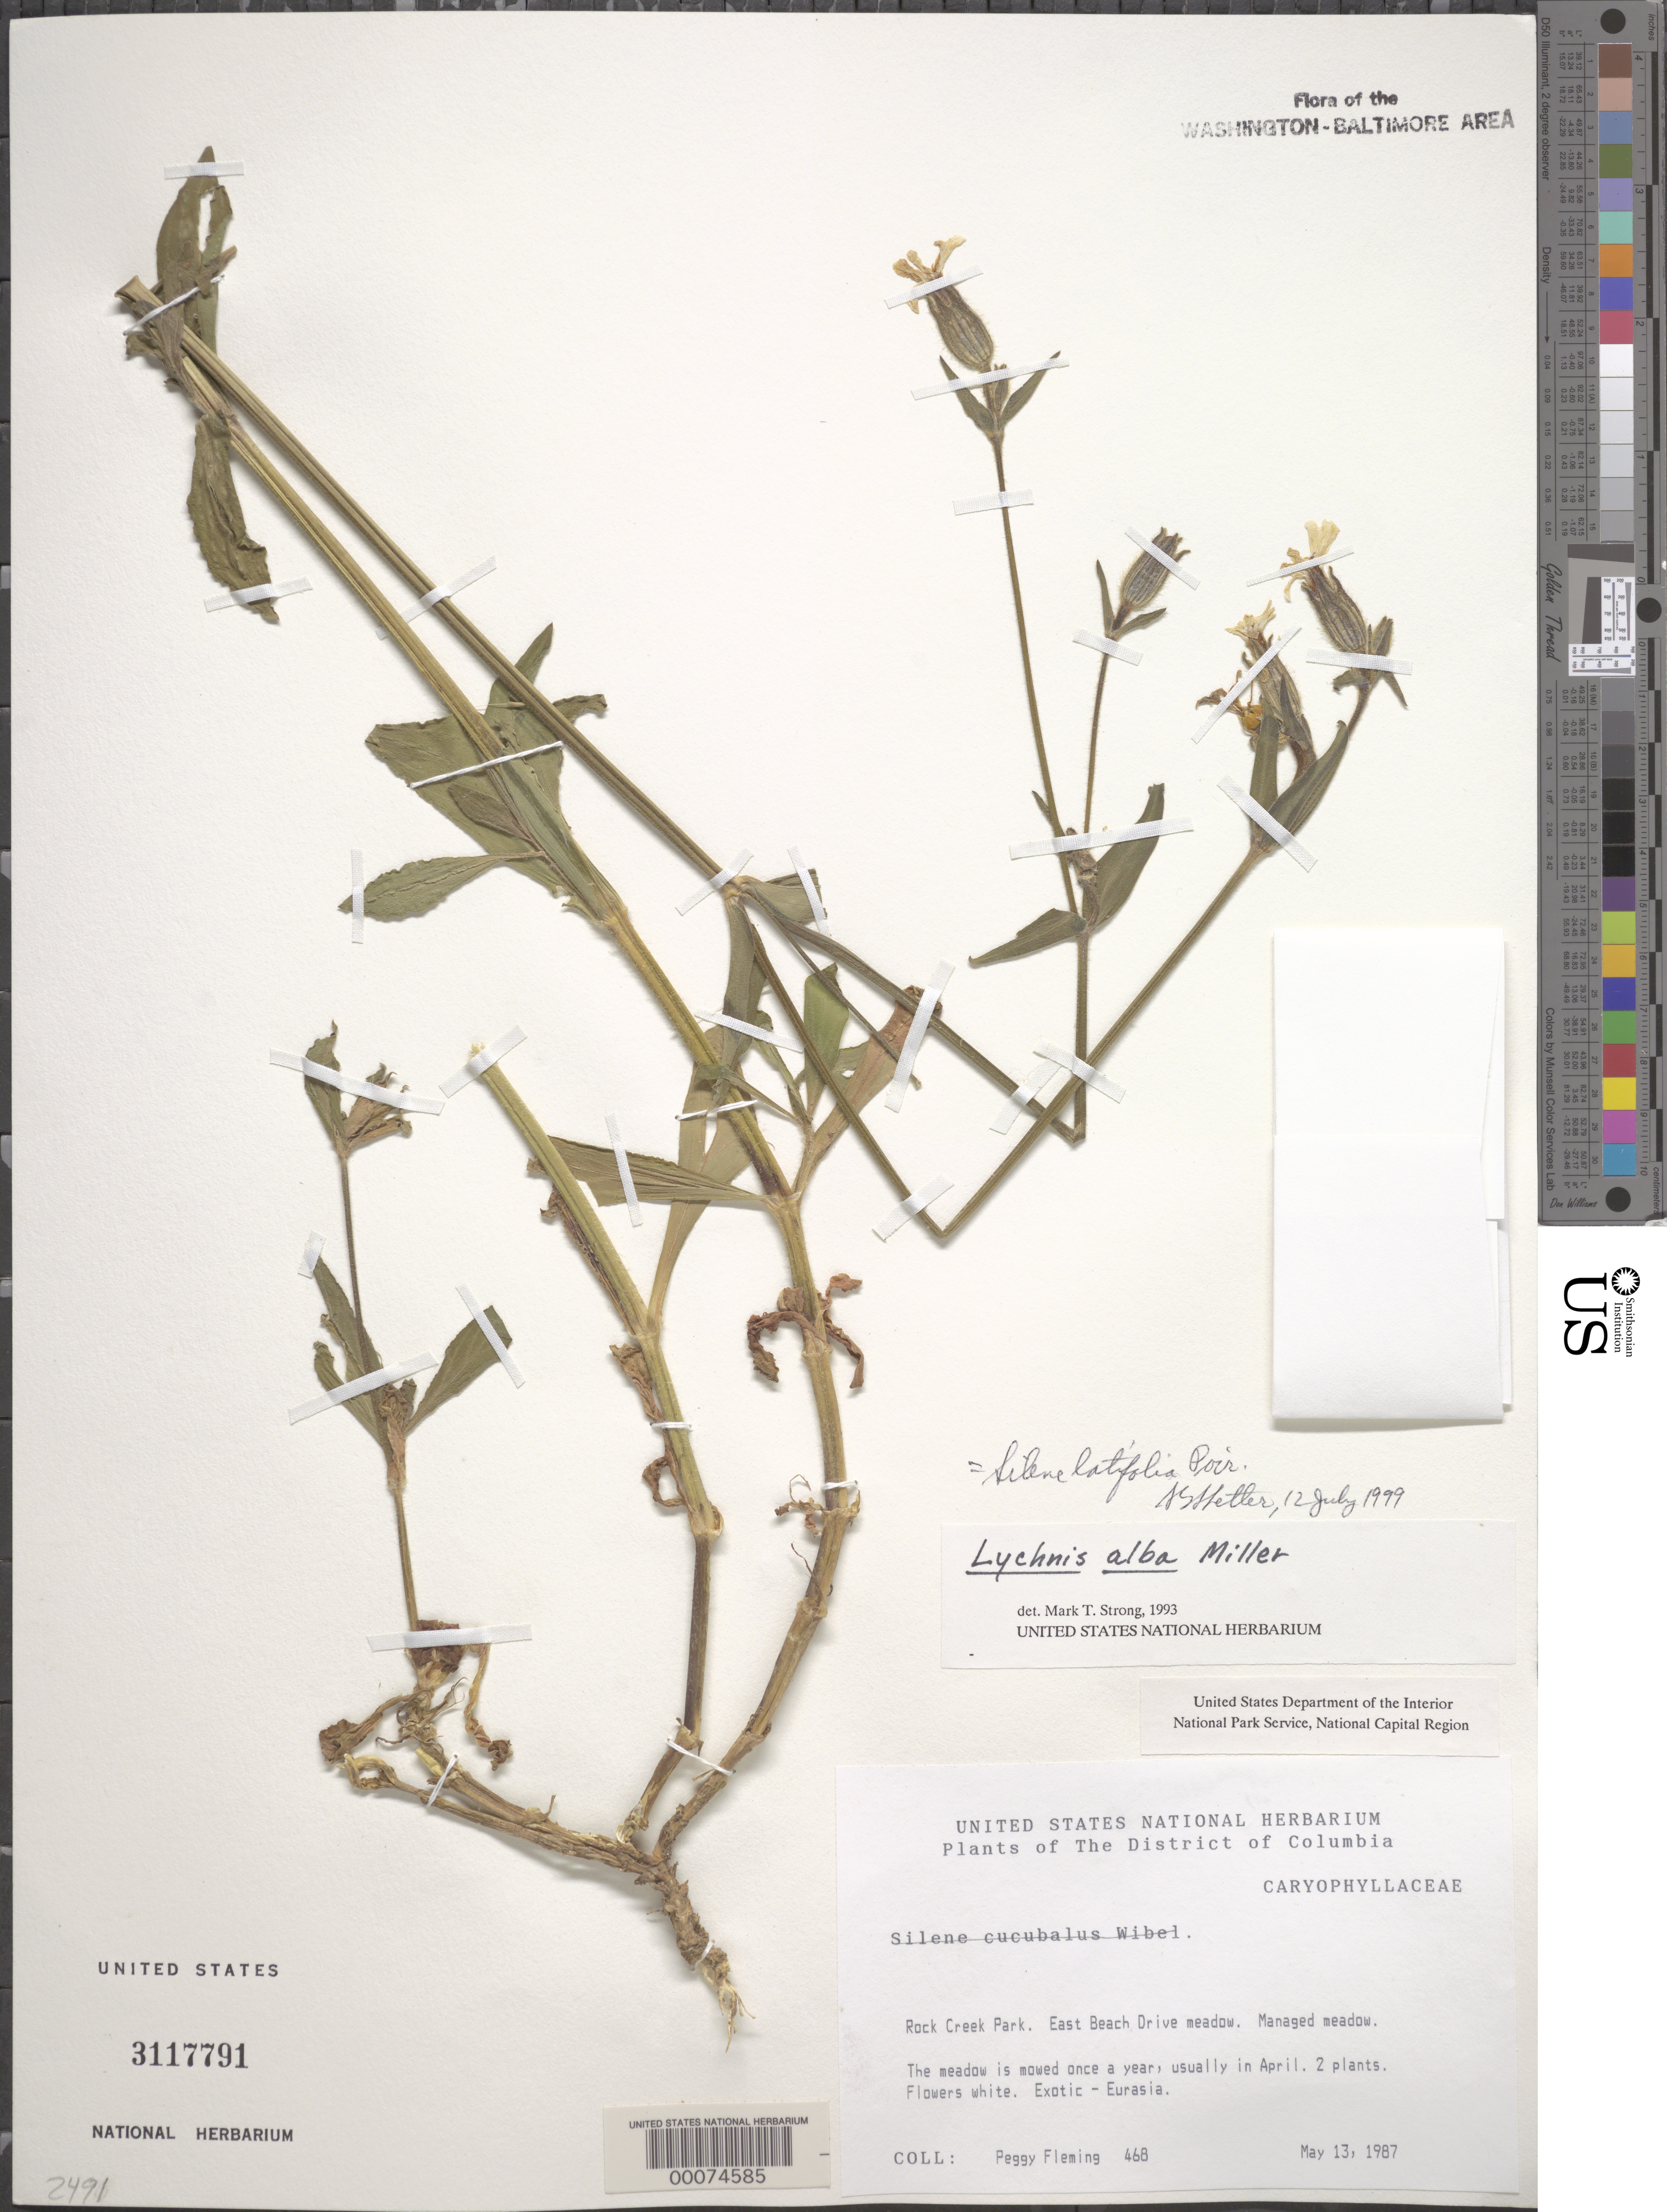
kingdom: Plantae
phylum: Tracheophyta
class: Magnoliopsida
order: Caryophyllales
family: Caryophyllaceae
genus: Silene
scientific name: Silene latifolia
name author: Poir.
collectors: P. Fleming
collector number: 468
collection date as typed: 13 May 1987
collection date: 1987-05-13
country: United States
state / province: District of Columbia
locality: Rock Creek Park. East Beach Drive meadow. Rock Creek Park & vicinity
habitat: Managed meadow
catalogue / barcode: US 3117791